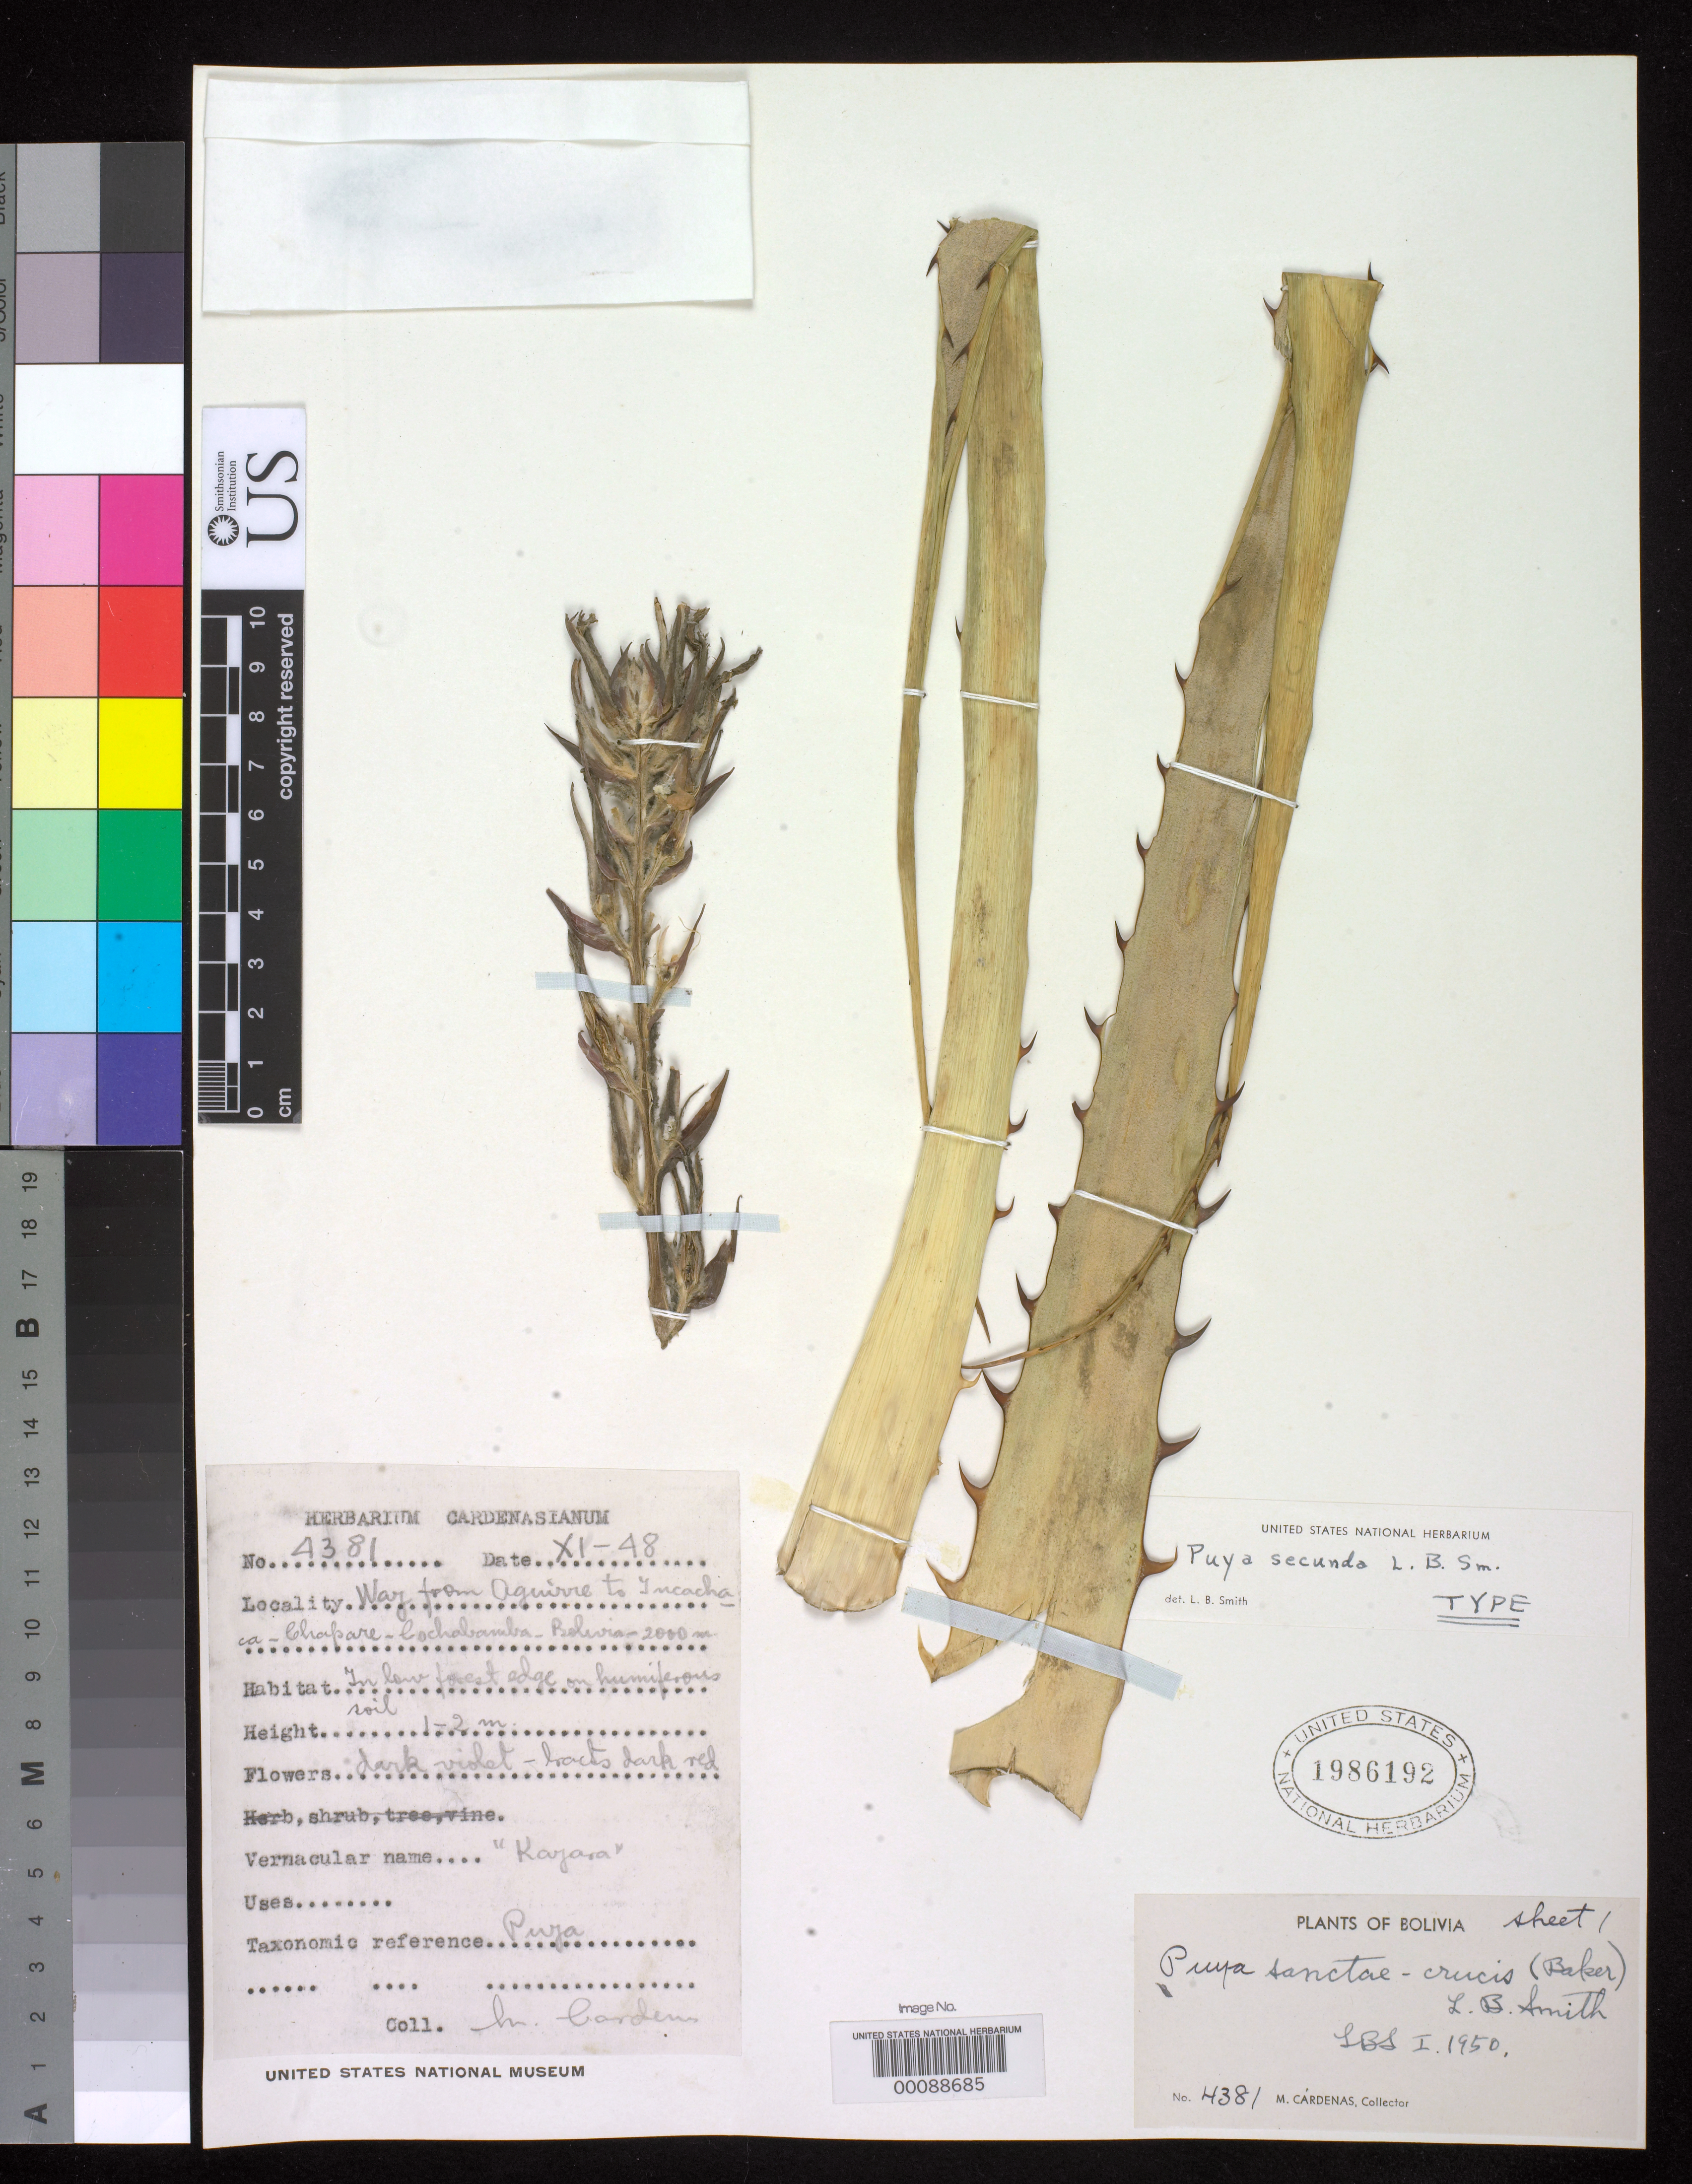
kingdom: Plantae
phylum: Tracheophyta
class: Liliopsida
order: Poales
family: Bromeliaceae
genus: Puya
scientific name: Puya secunda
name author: L.B. Sm.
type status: Holotype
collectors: M. Cárdenas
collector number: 4381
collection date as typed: Nov 1948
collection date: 1948-11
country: Bolivia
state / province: Cochabamba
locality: From Aguirre to Incacha near Chapare.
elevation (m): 2000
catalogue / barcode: US 1986192